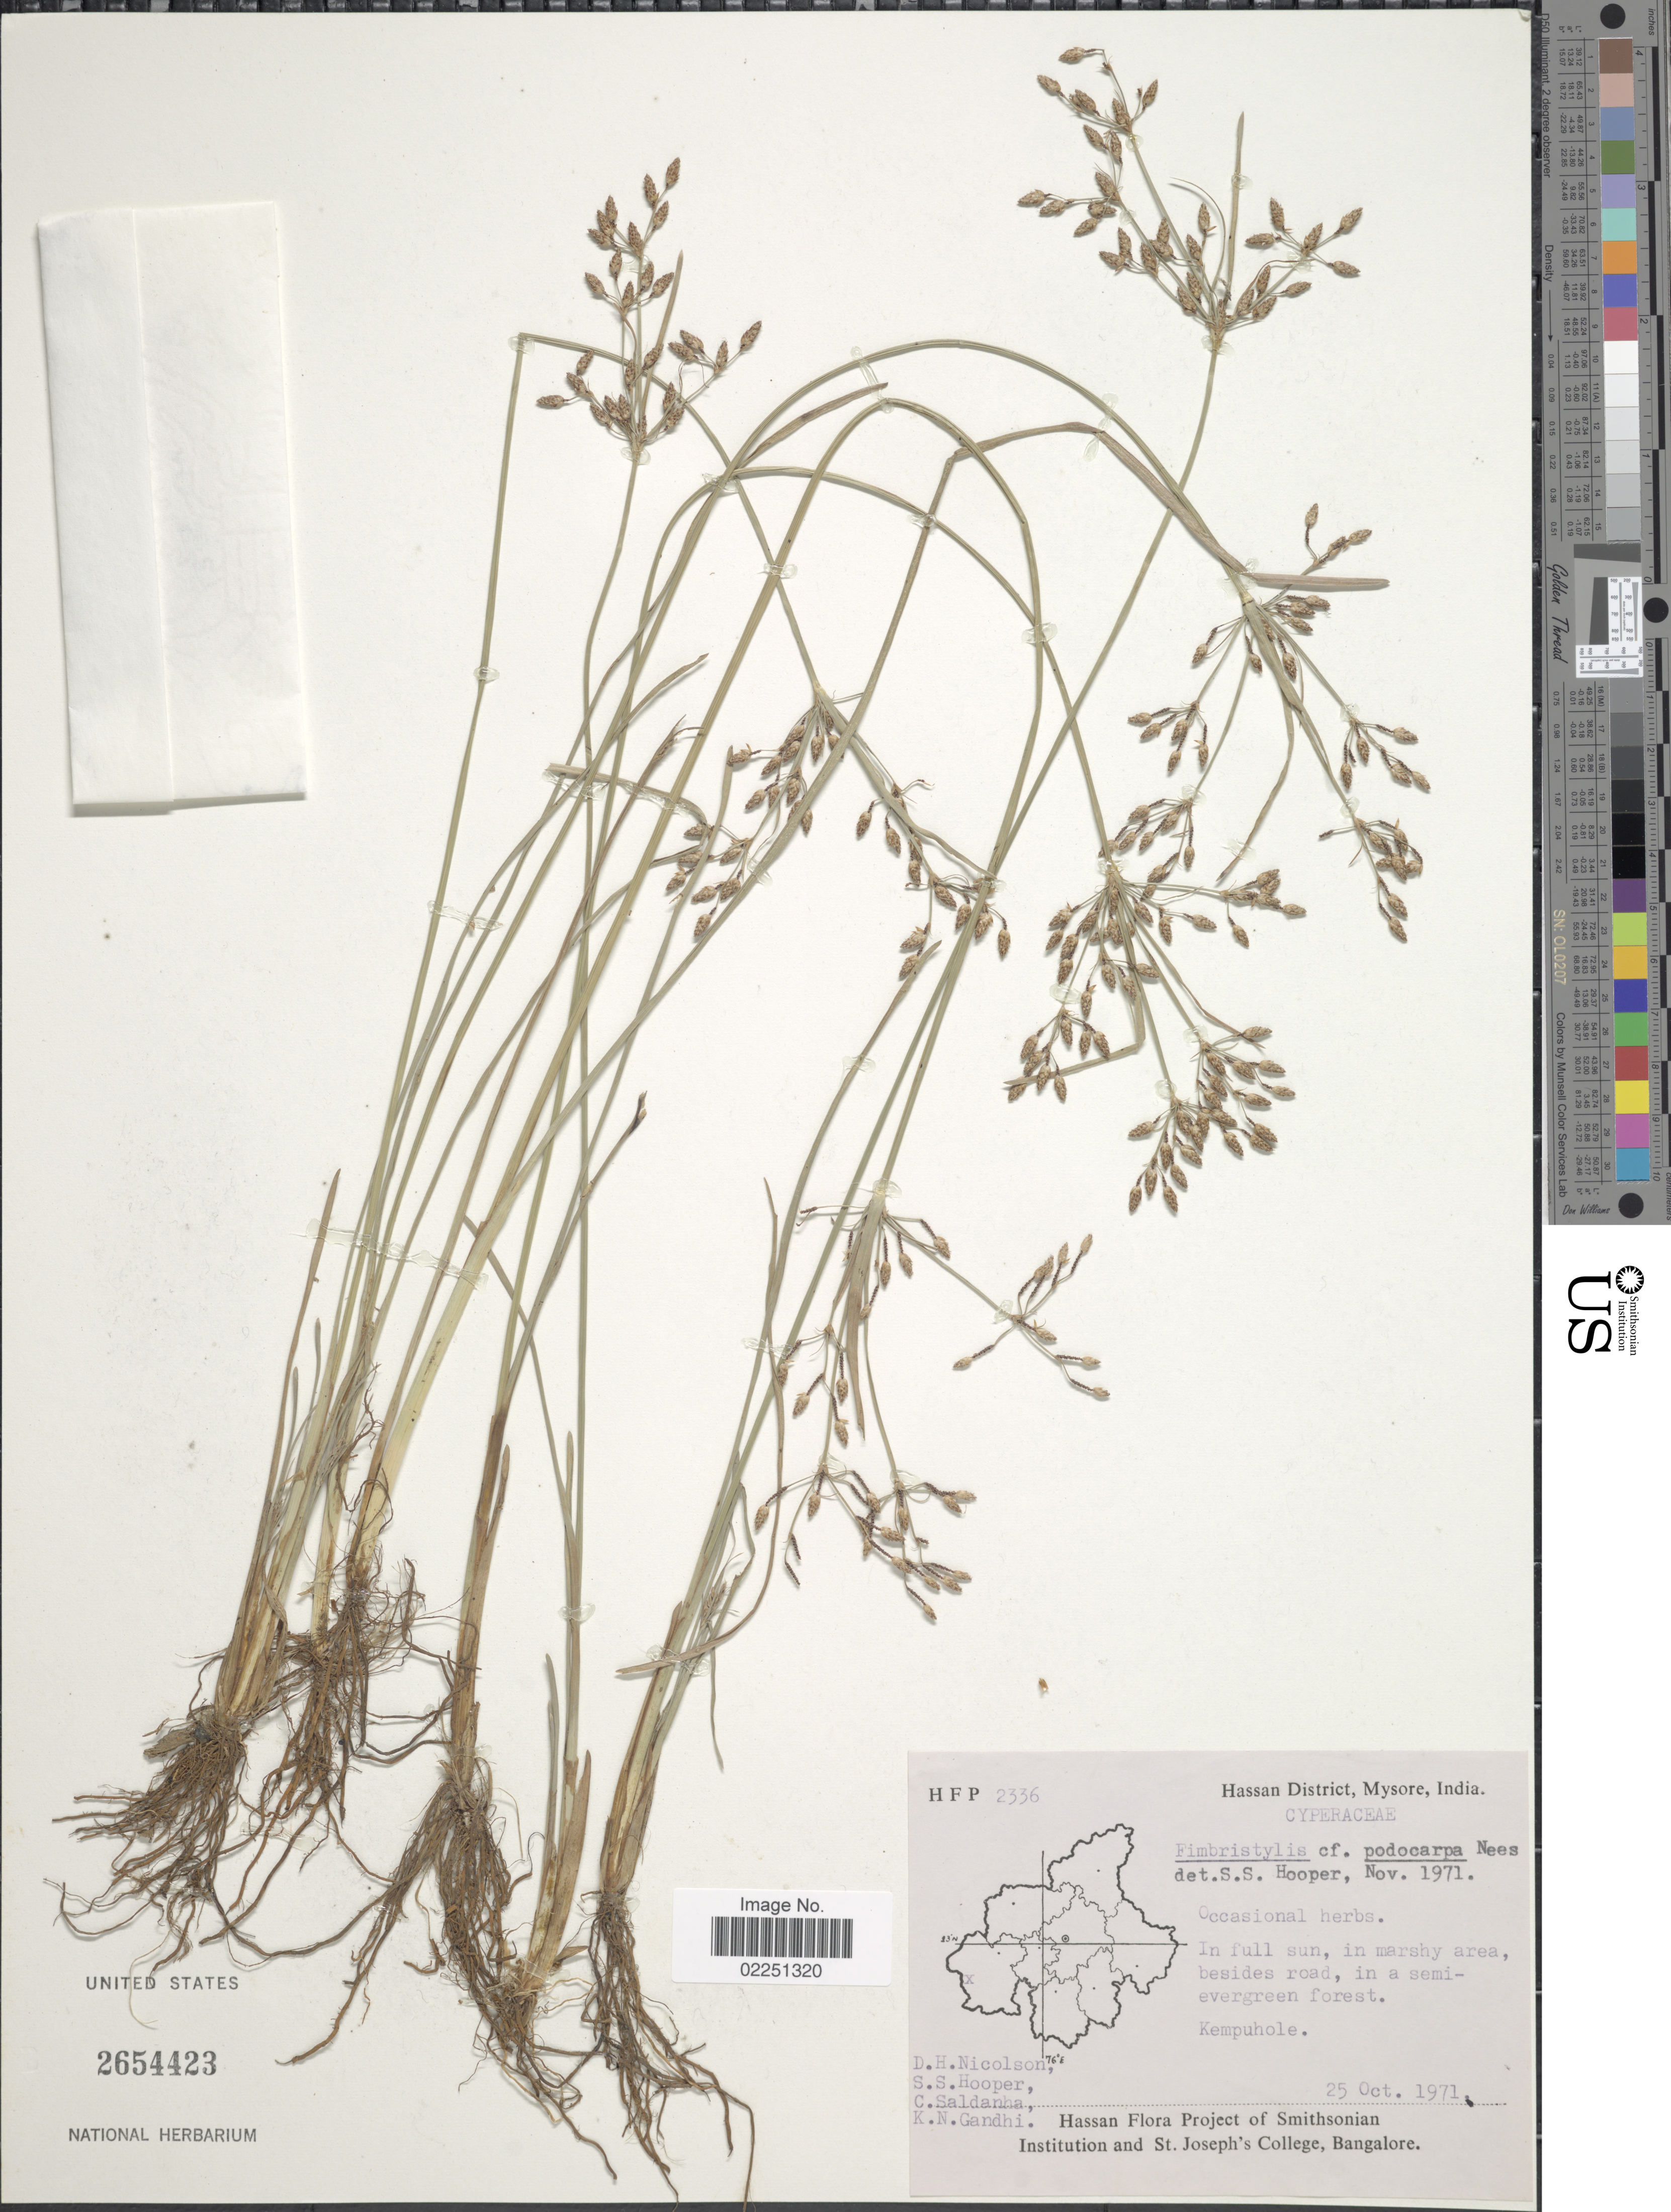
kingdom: Plantae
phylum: Tracheophyta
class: Liliopsida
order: Poales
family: Cyperaceae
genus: Fimbristylis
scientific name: Fimbristylis podocarpa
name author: Nees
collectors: D. H. Nicolson, S. S. Hooper, C. Saldanha & K. N. Gandhi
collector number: HFP2336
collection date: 1971-10-25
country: India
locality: Hassan District, Mysore. Kempuhole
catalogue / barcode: US 2654423